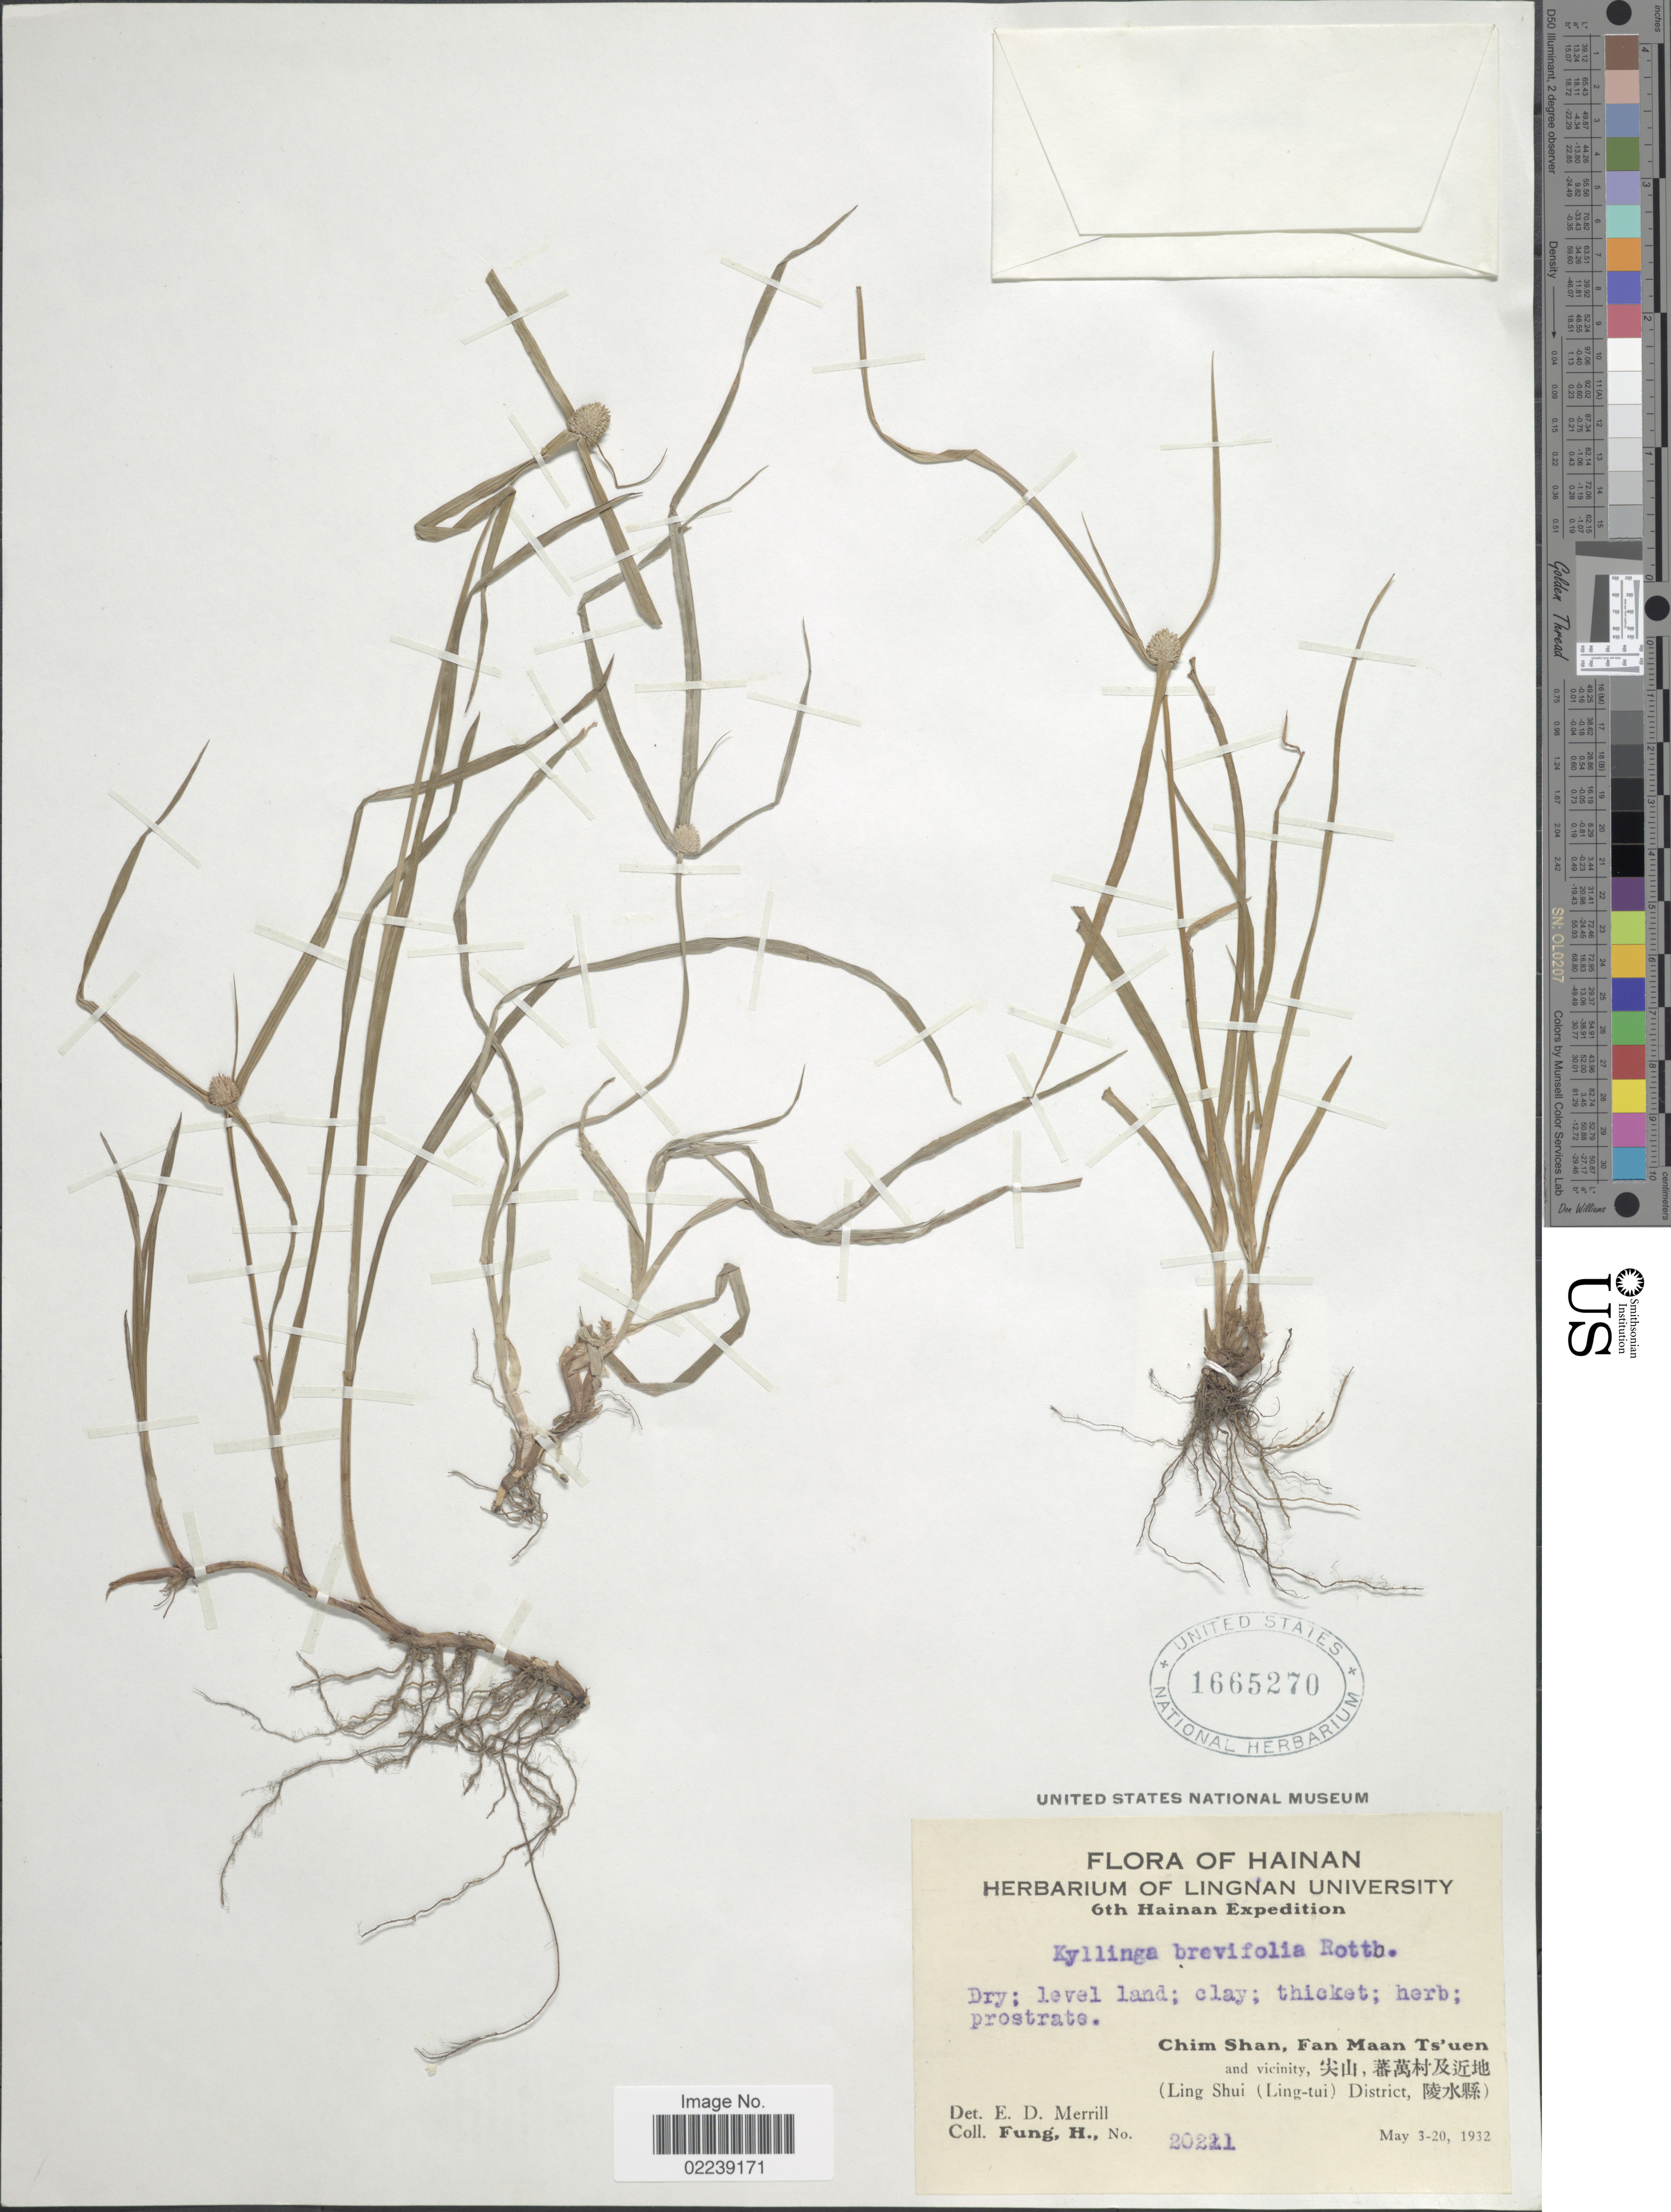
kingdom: Plantae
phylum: Tracheophyta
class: Liliopsida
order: Poales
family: Cyperaceae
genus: Cyperus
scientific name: Cyperus mindorensis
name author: (Steud.) Huygh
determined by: Strong, M. T., (US), Smithsonian Institution - National Museum of Natural History (UNITED STATES)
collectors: H. Fung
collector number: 20221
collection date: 1932-05-03/1932-05-20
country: China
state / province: Hainan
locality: Chim Shan, Fan Mann Ts'uen and vicinity, (Ling Shui (Ling-tui) District)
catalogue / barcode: US 1665270